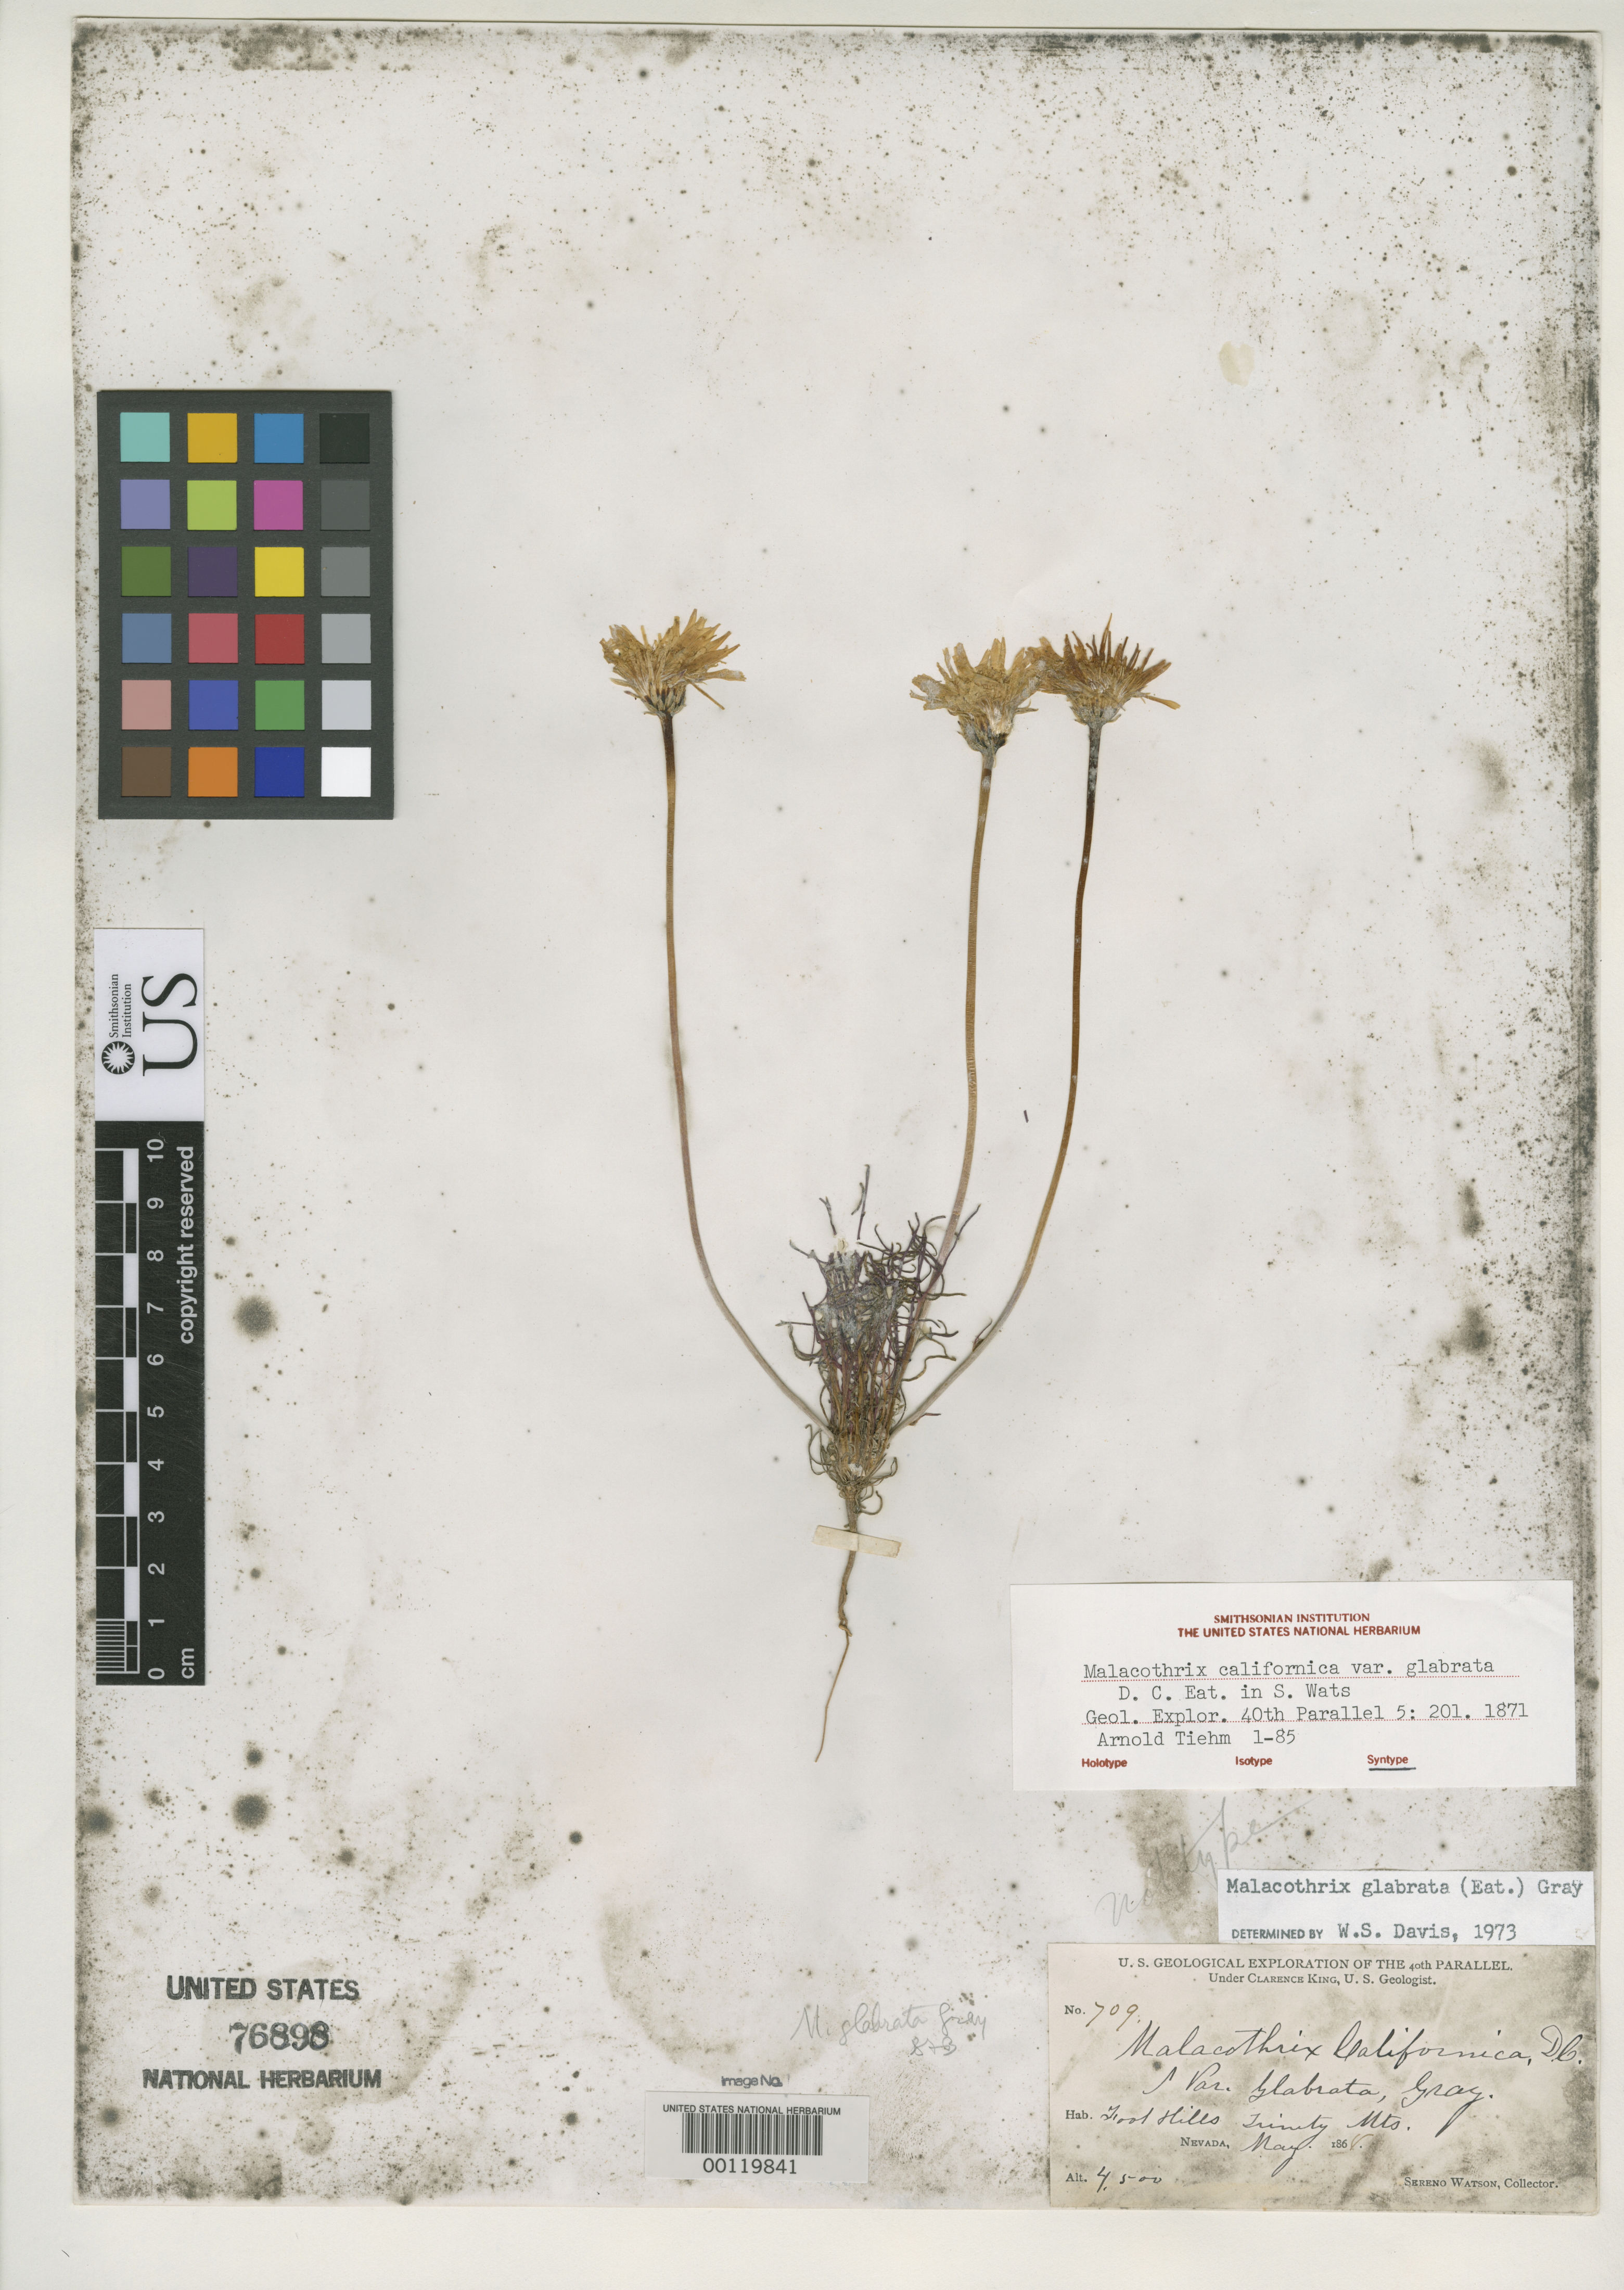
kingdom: Plantae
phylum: Tracheophyta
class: Magnoliopsida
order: Asterales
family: Asteraceae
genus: Malacothrix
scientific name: Malacothrix californica var. glabrata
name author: A. Gray ex D.C. Eaton in C. King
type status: Isolectotype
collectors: S. Watson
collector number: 709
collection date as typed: May 1868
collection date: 1868-05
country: United States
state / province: Nevada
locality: Trinity Mts. foothills.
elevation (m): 1372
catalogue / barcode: US 76898